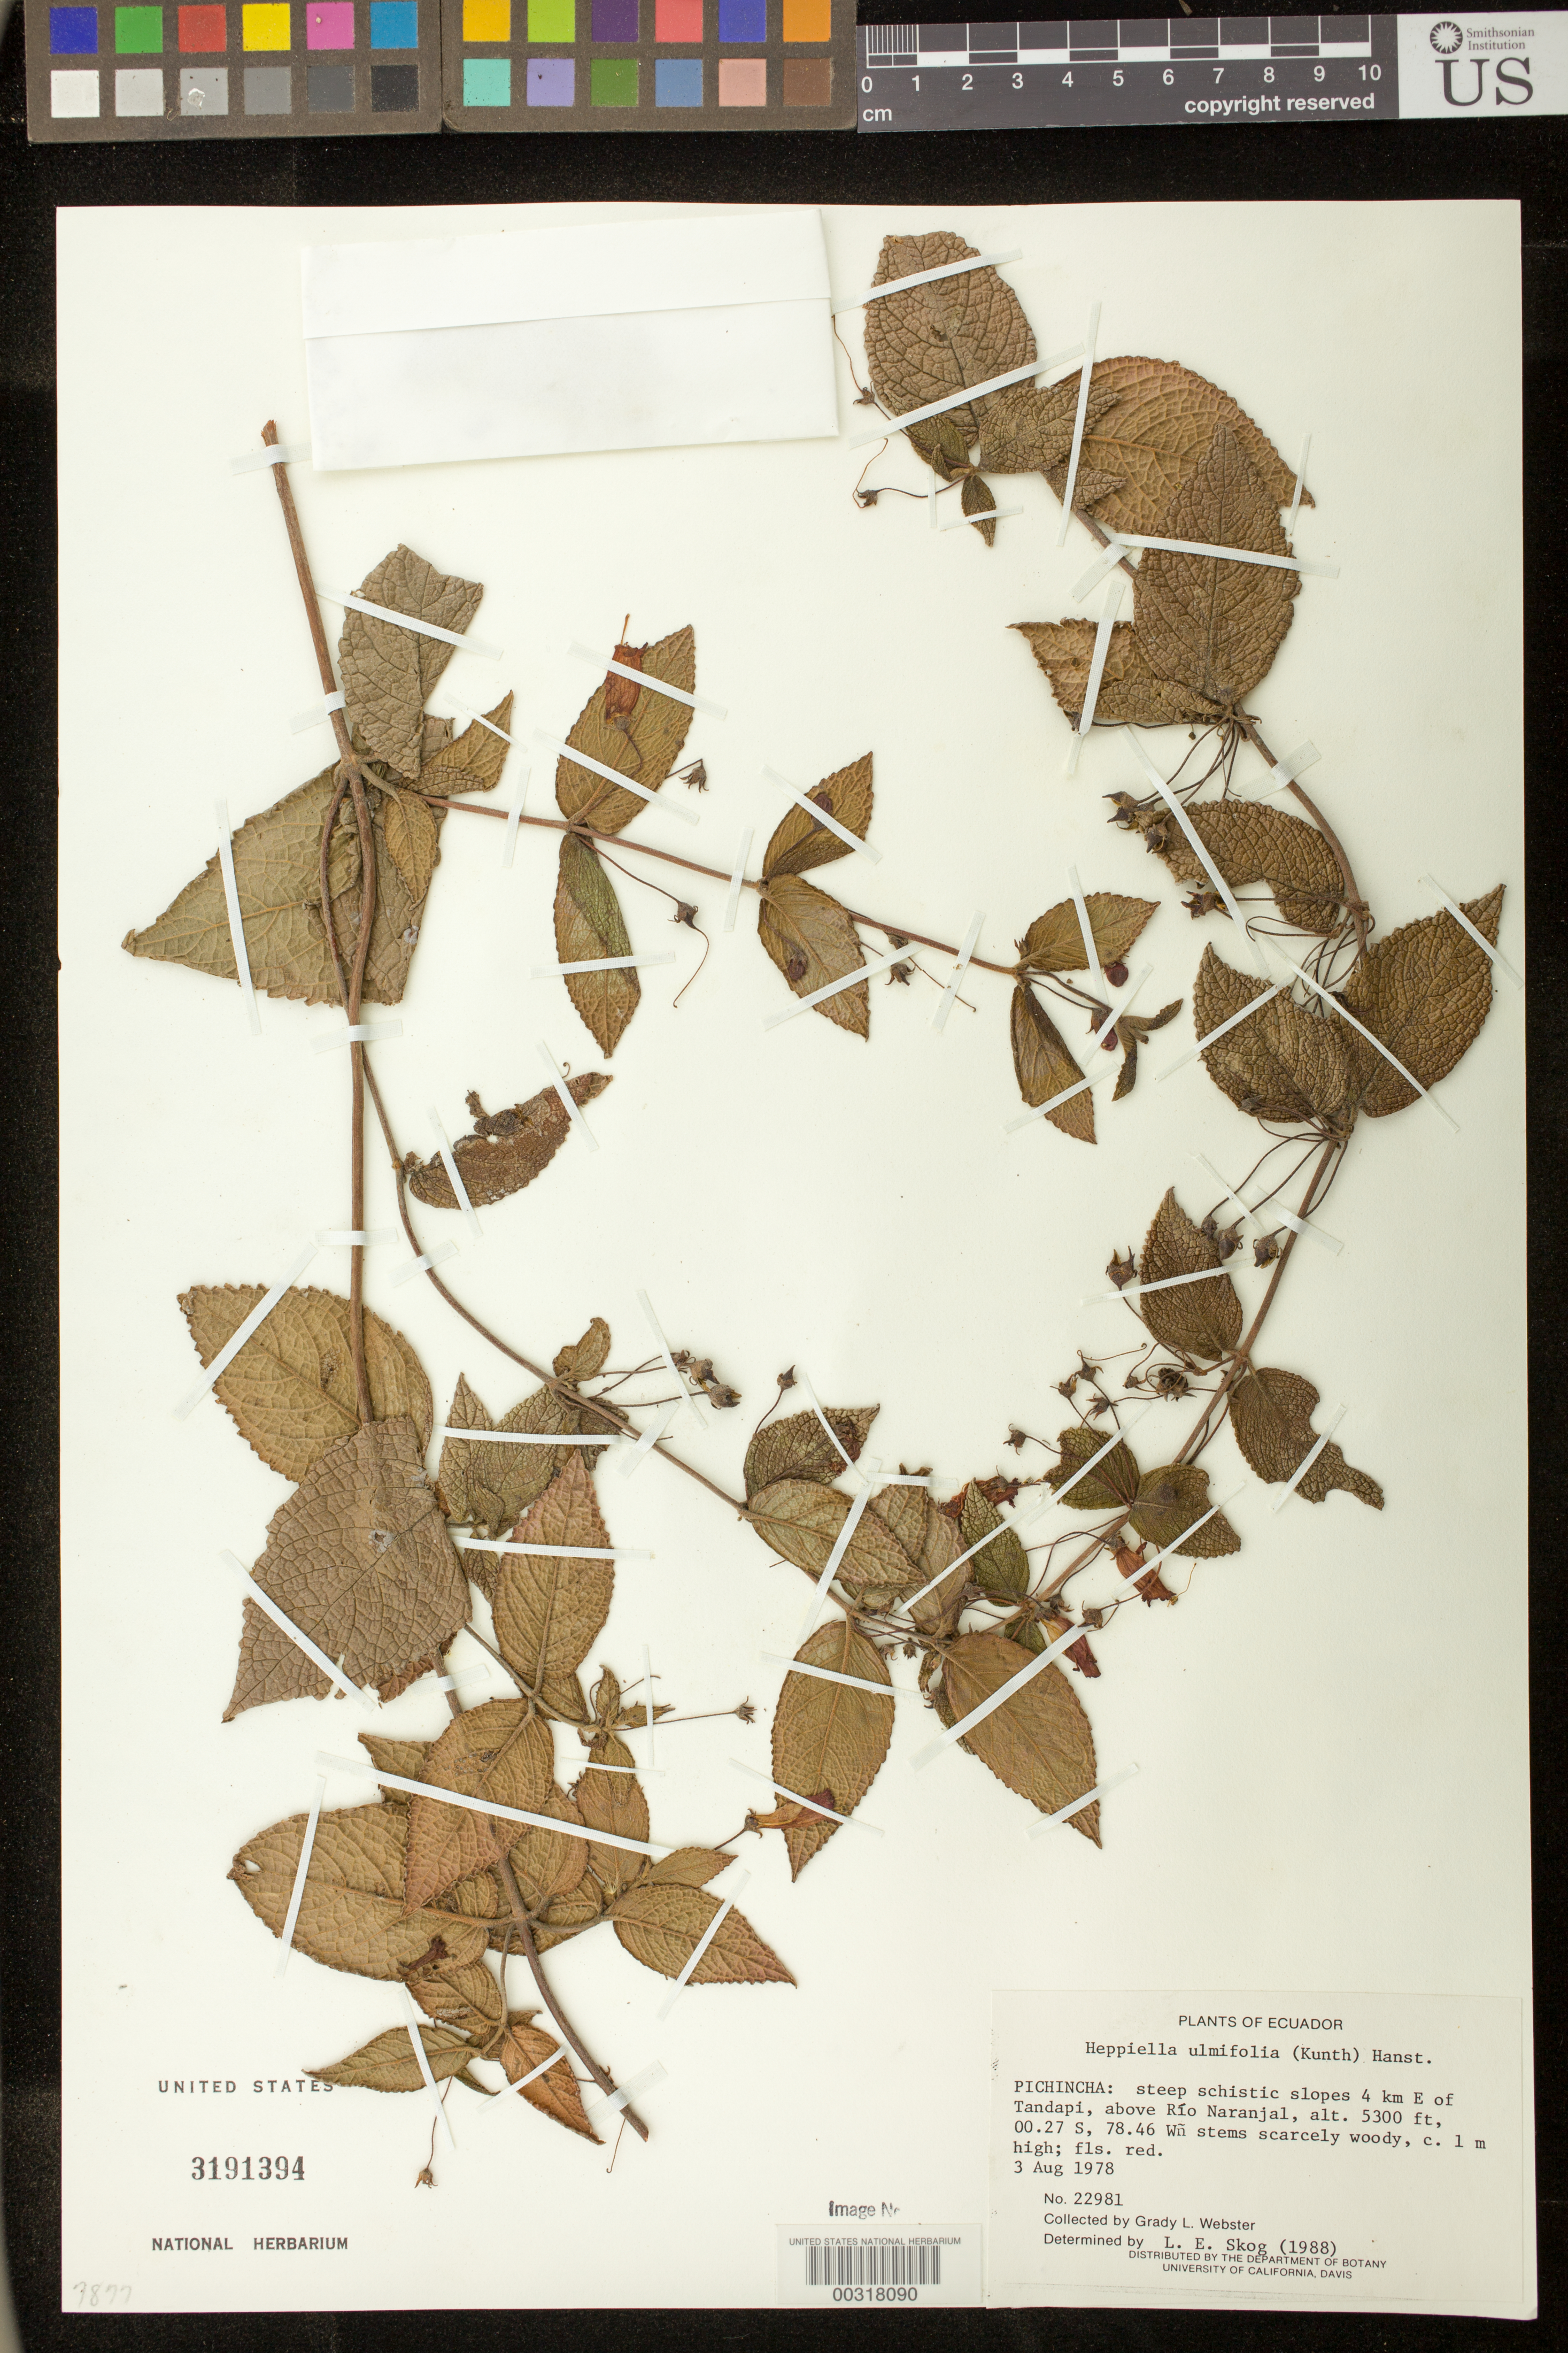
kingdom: Plantae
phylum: Tracheophyta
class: Magnoliopsida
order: Lamiales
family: Gesneriaceae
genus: Heppiella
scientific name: Heppiella ulmifolia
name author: (Kunth) Hanst.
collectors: G. L. Webster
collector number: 22981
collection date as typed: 03 Aug 1978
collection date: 1978-08-03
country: Ecuador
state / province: Pichincha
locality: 4 km E of Tandapi, above Rio Naranjal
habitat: Steep schistic slopes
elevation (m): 1615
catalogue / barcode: US 3191394